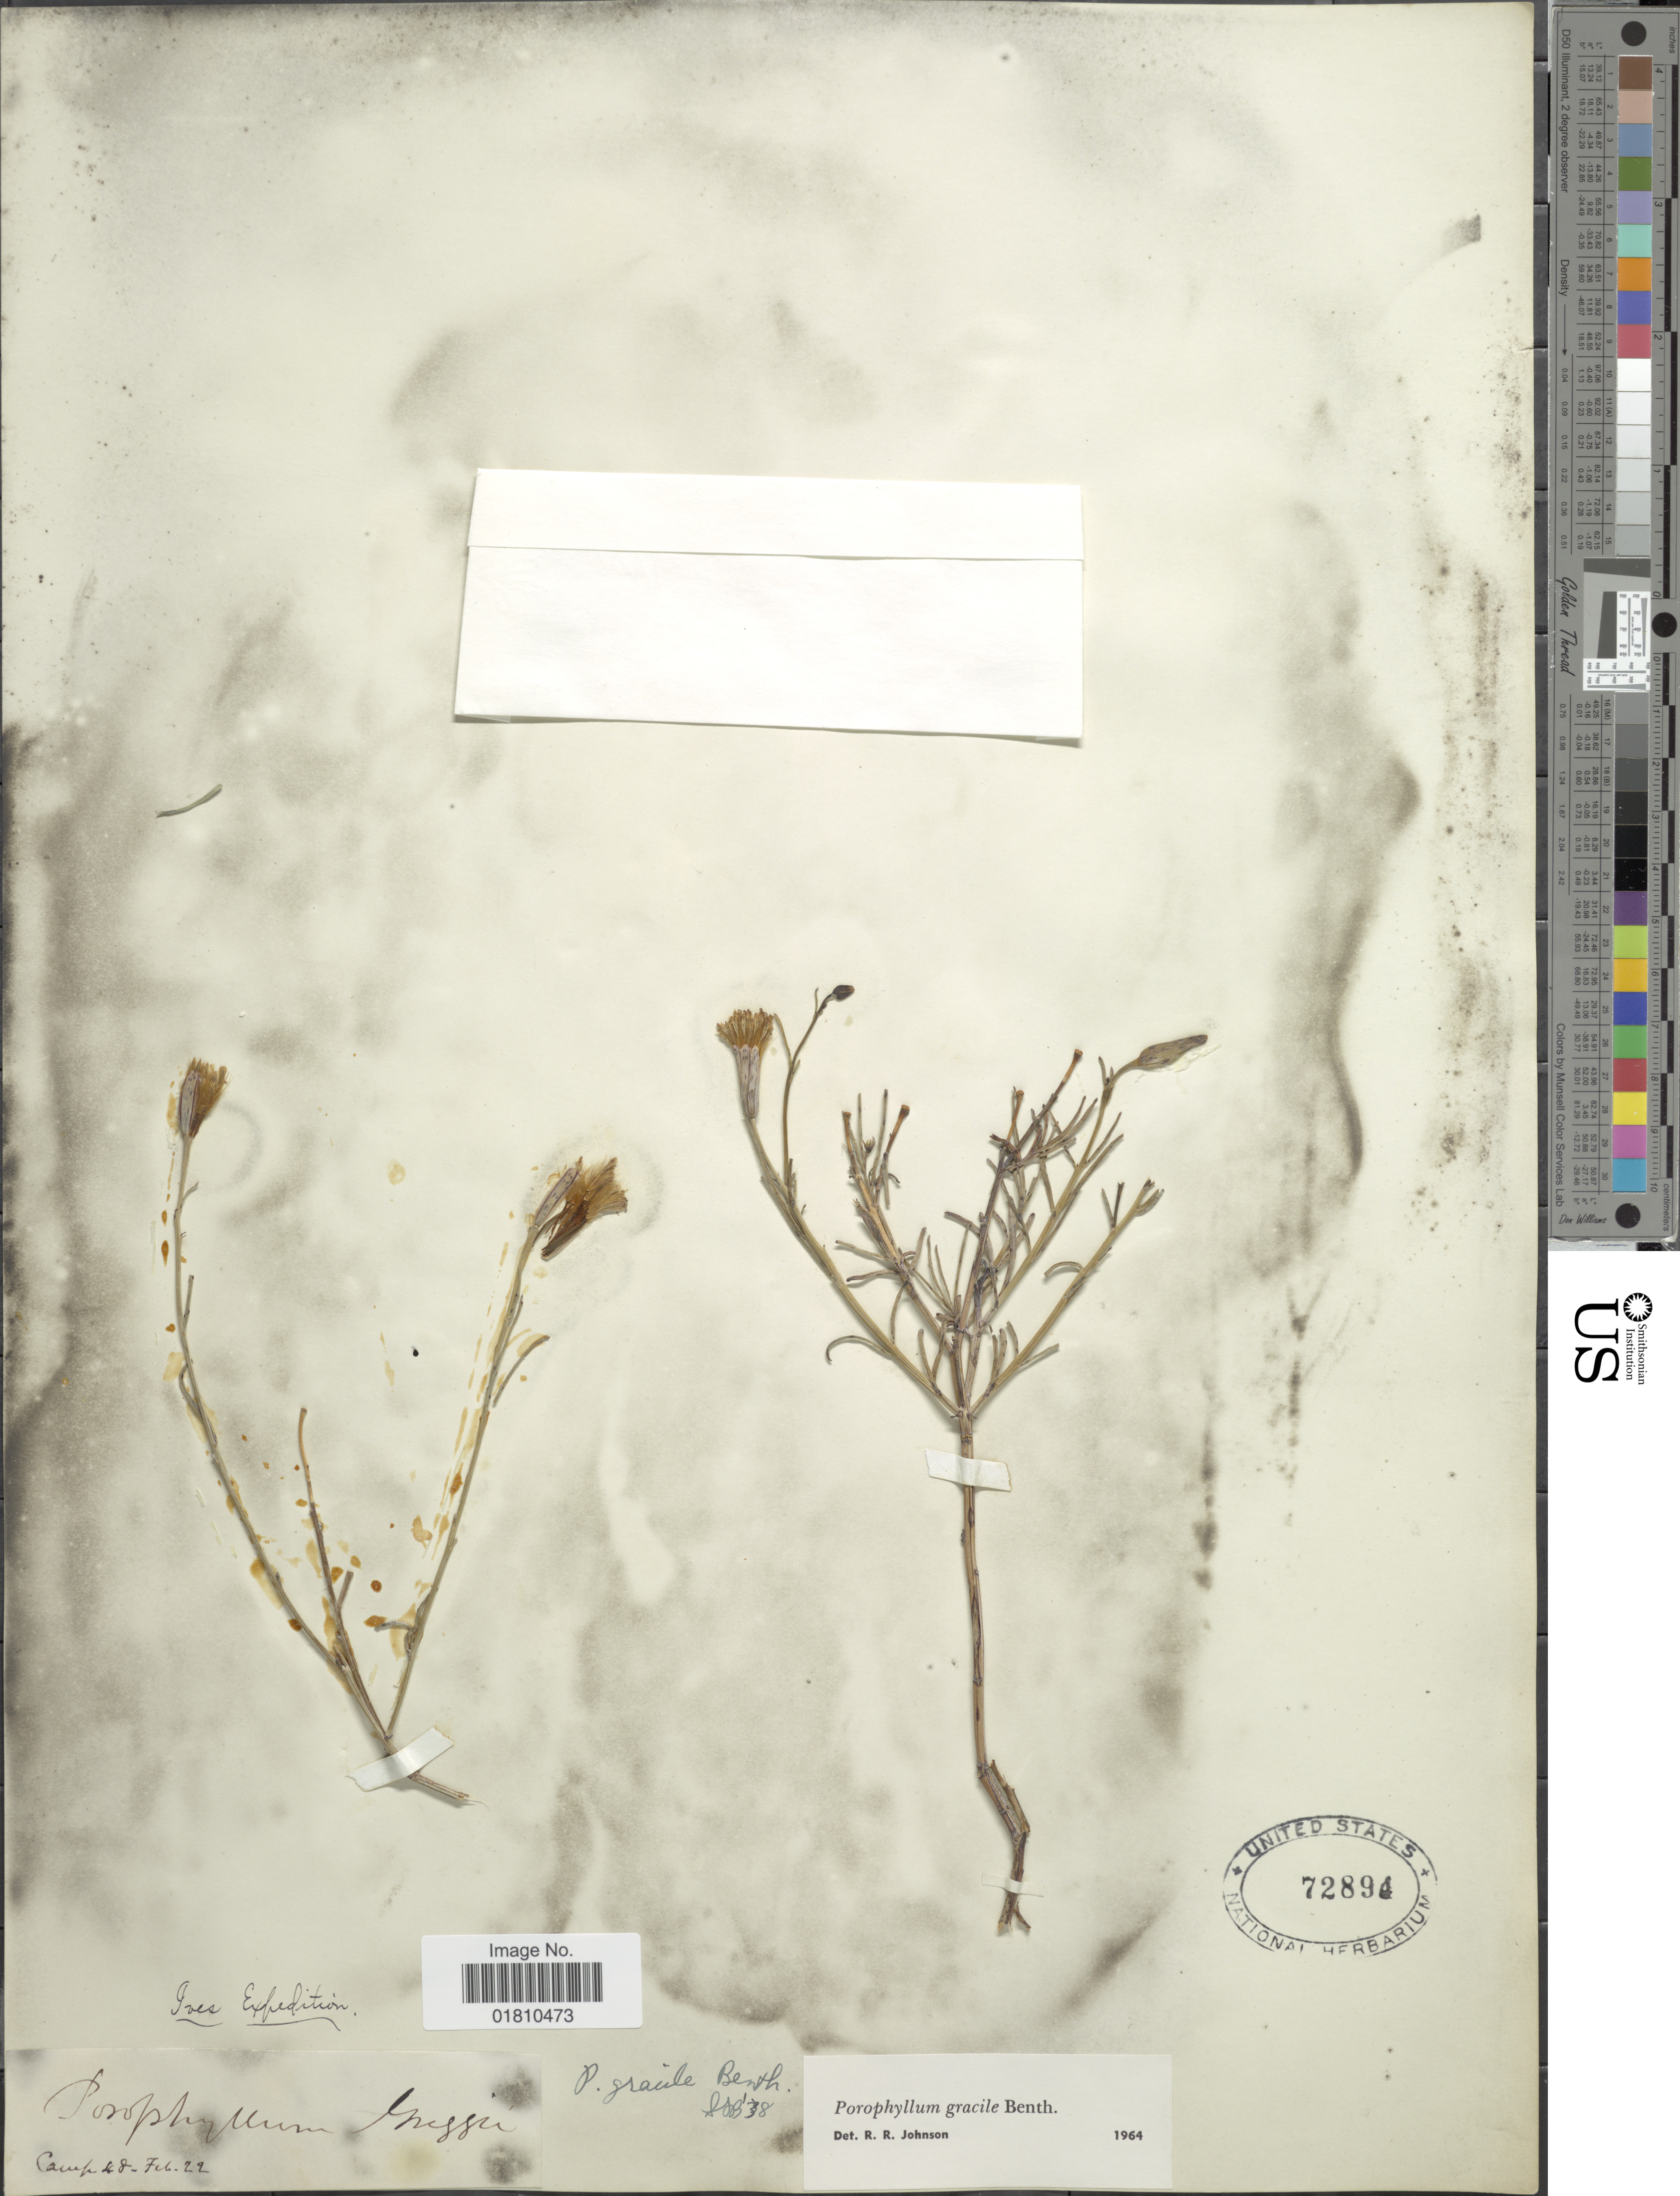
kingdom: Plantae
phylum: Tracheophyta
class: Magnoliopsida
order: Asterales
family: Asteraceae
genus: Porophyllum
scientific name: Porophyllum gracile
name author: Benth.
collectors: Ives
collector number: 48?*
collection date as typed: Transcribed d/m/y: /2/22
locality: Camp 48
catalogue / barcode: US 72894